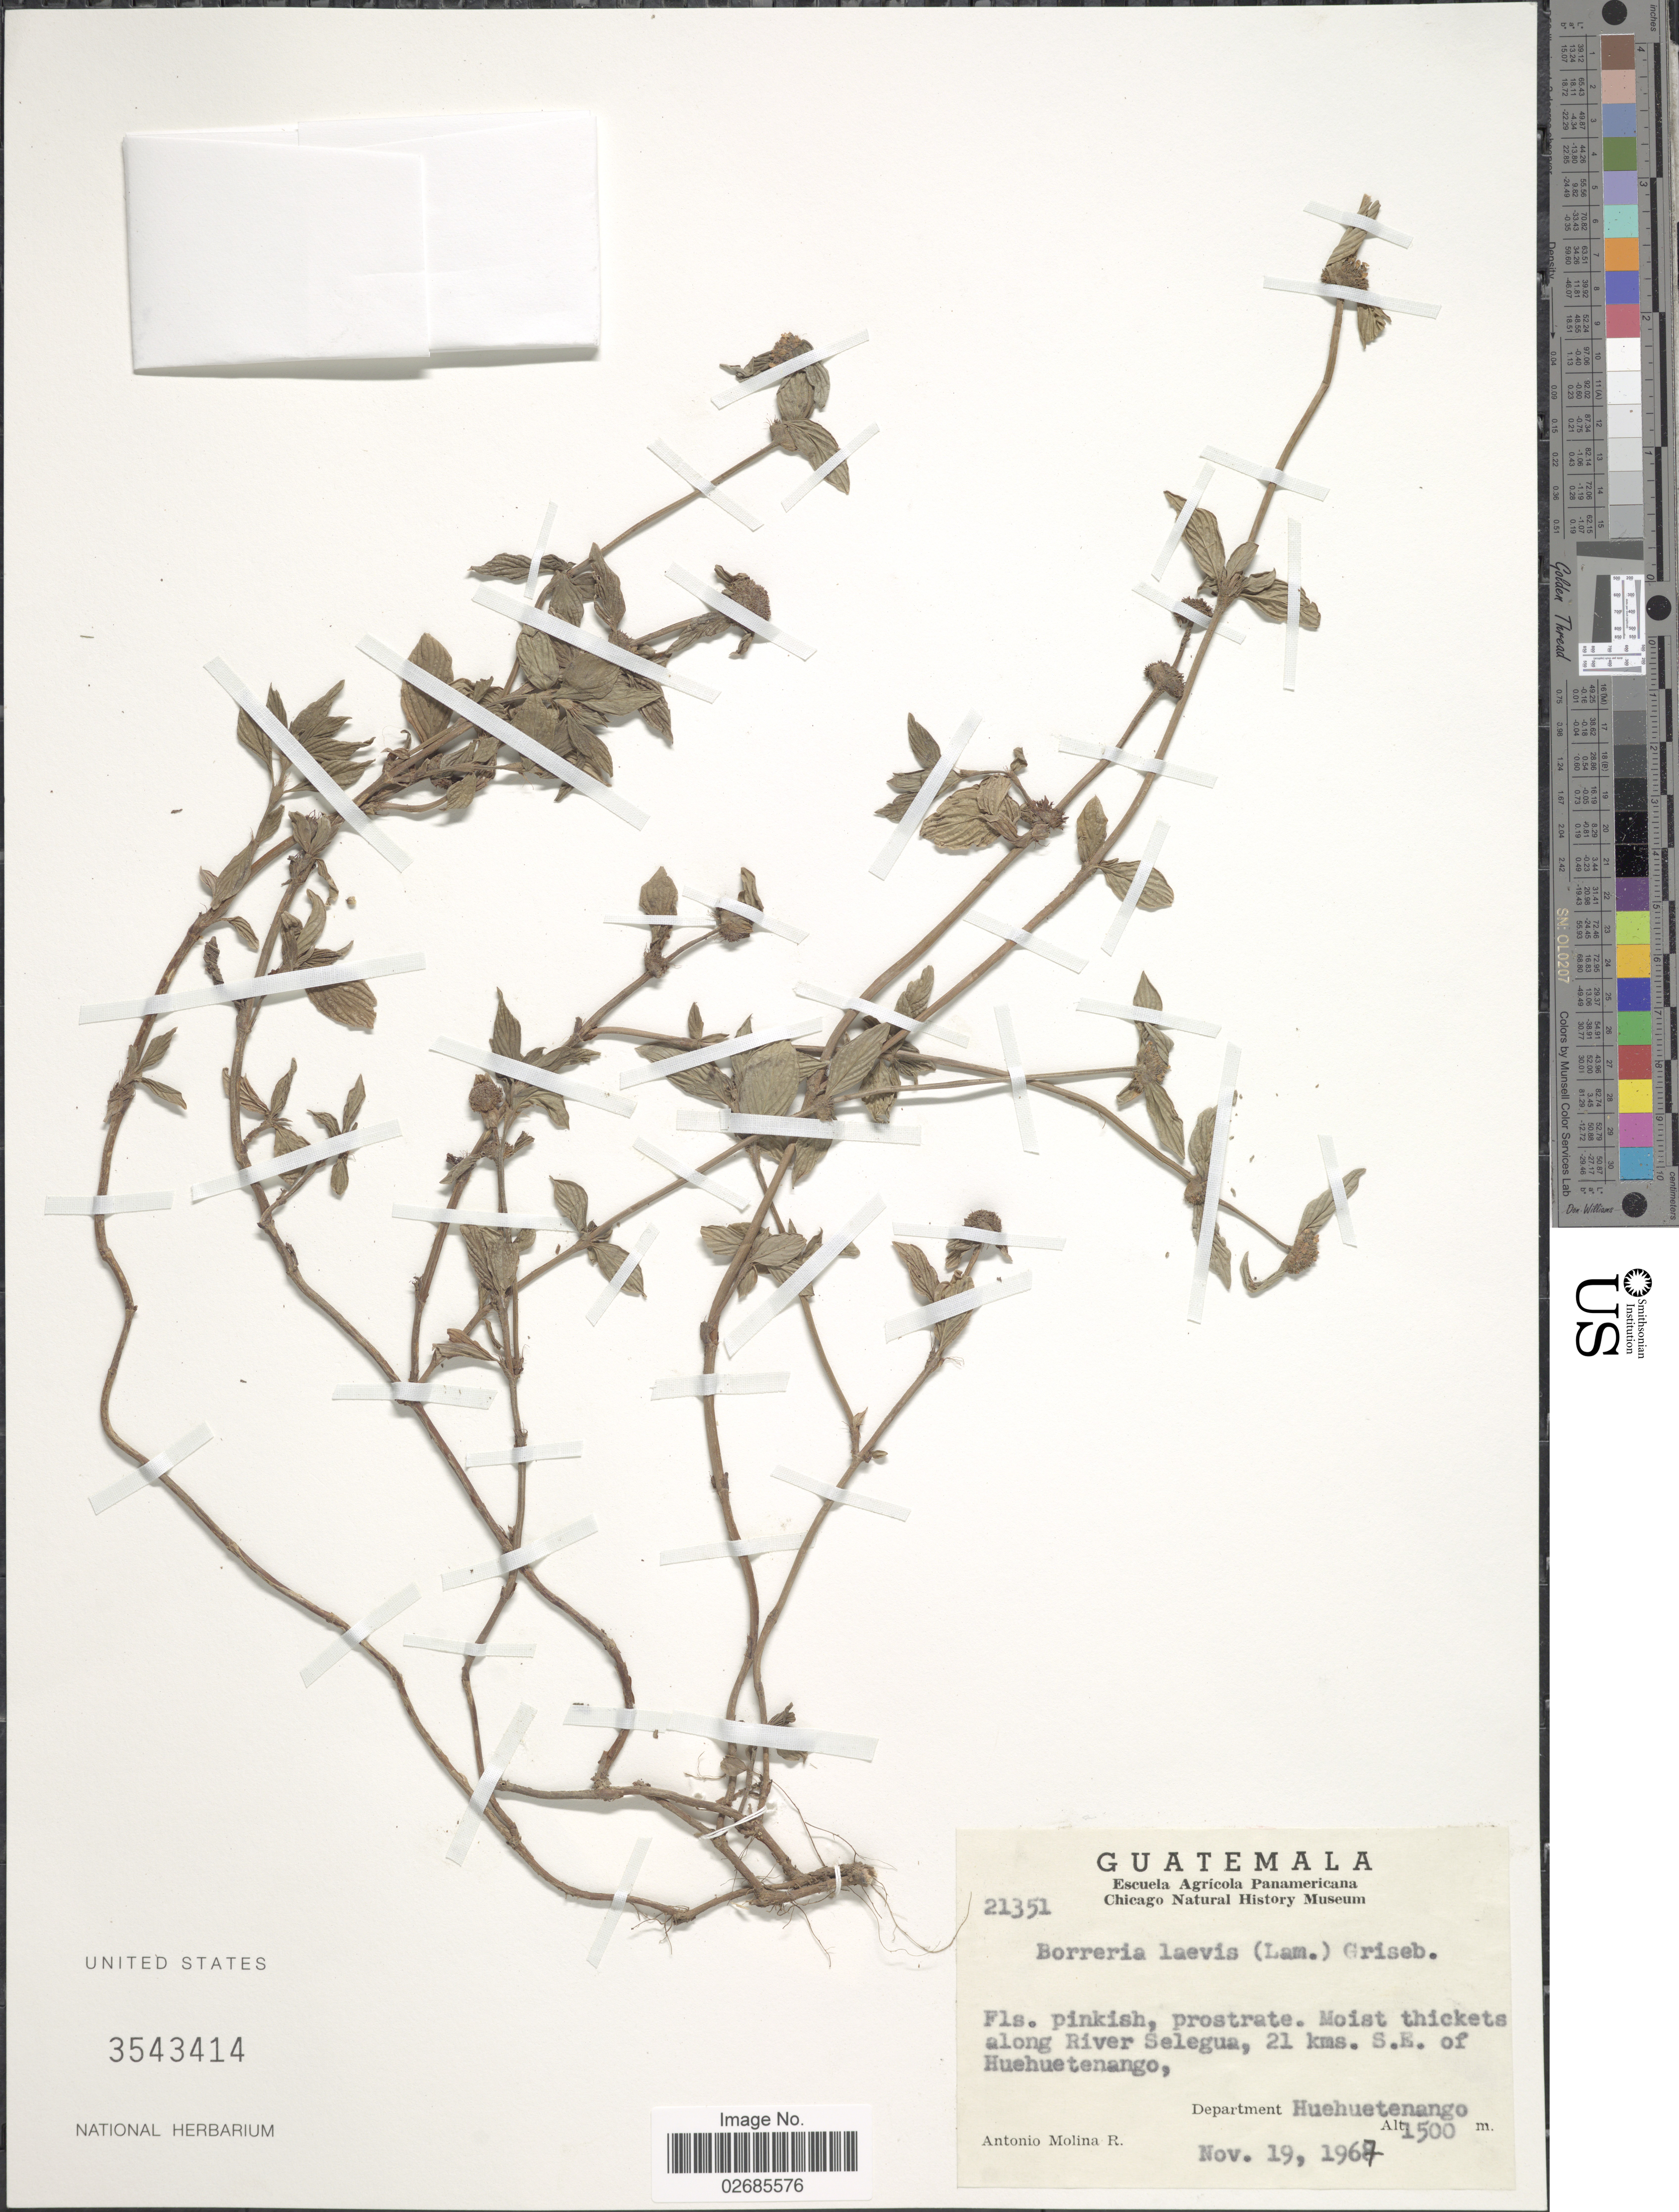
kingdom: Plantae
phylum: Tracheophyta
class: Magnoliopsida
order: Gentianales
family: Rubiaceae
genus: Borreria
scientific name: Borreria assurgens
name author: (Ruiz & Pav.) Griseb.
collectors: A. Molina R.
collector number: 21351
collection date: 1967-11-19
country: Guatemala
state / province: Huehuetenango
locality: Along River Selegua, 21 kms. S.E. of Huehuetenango, Department of Huehuetenango.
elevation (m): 1500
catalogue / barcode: US 3543414